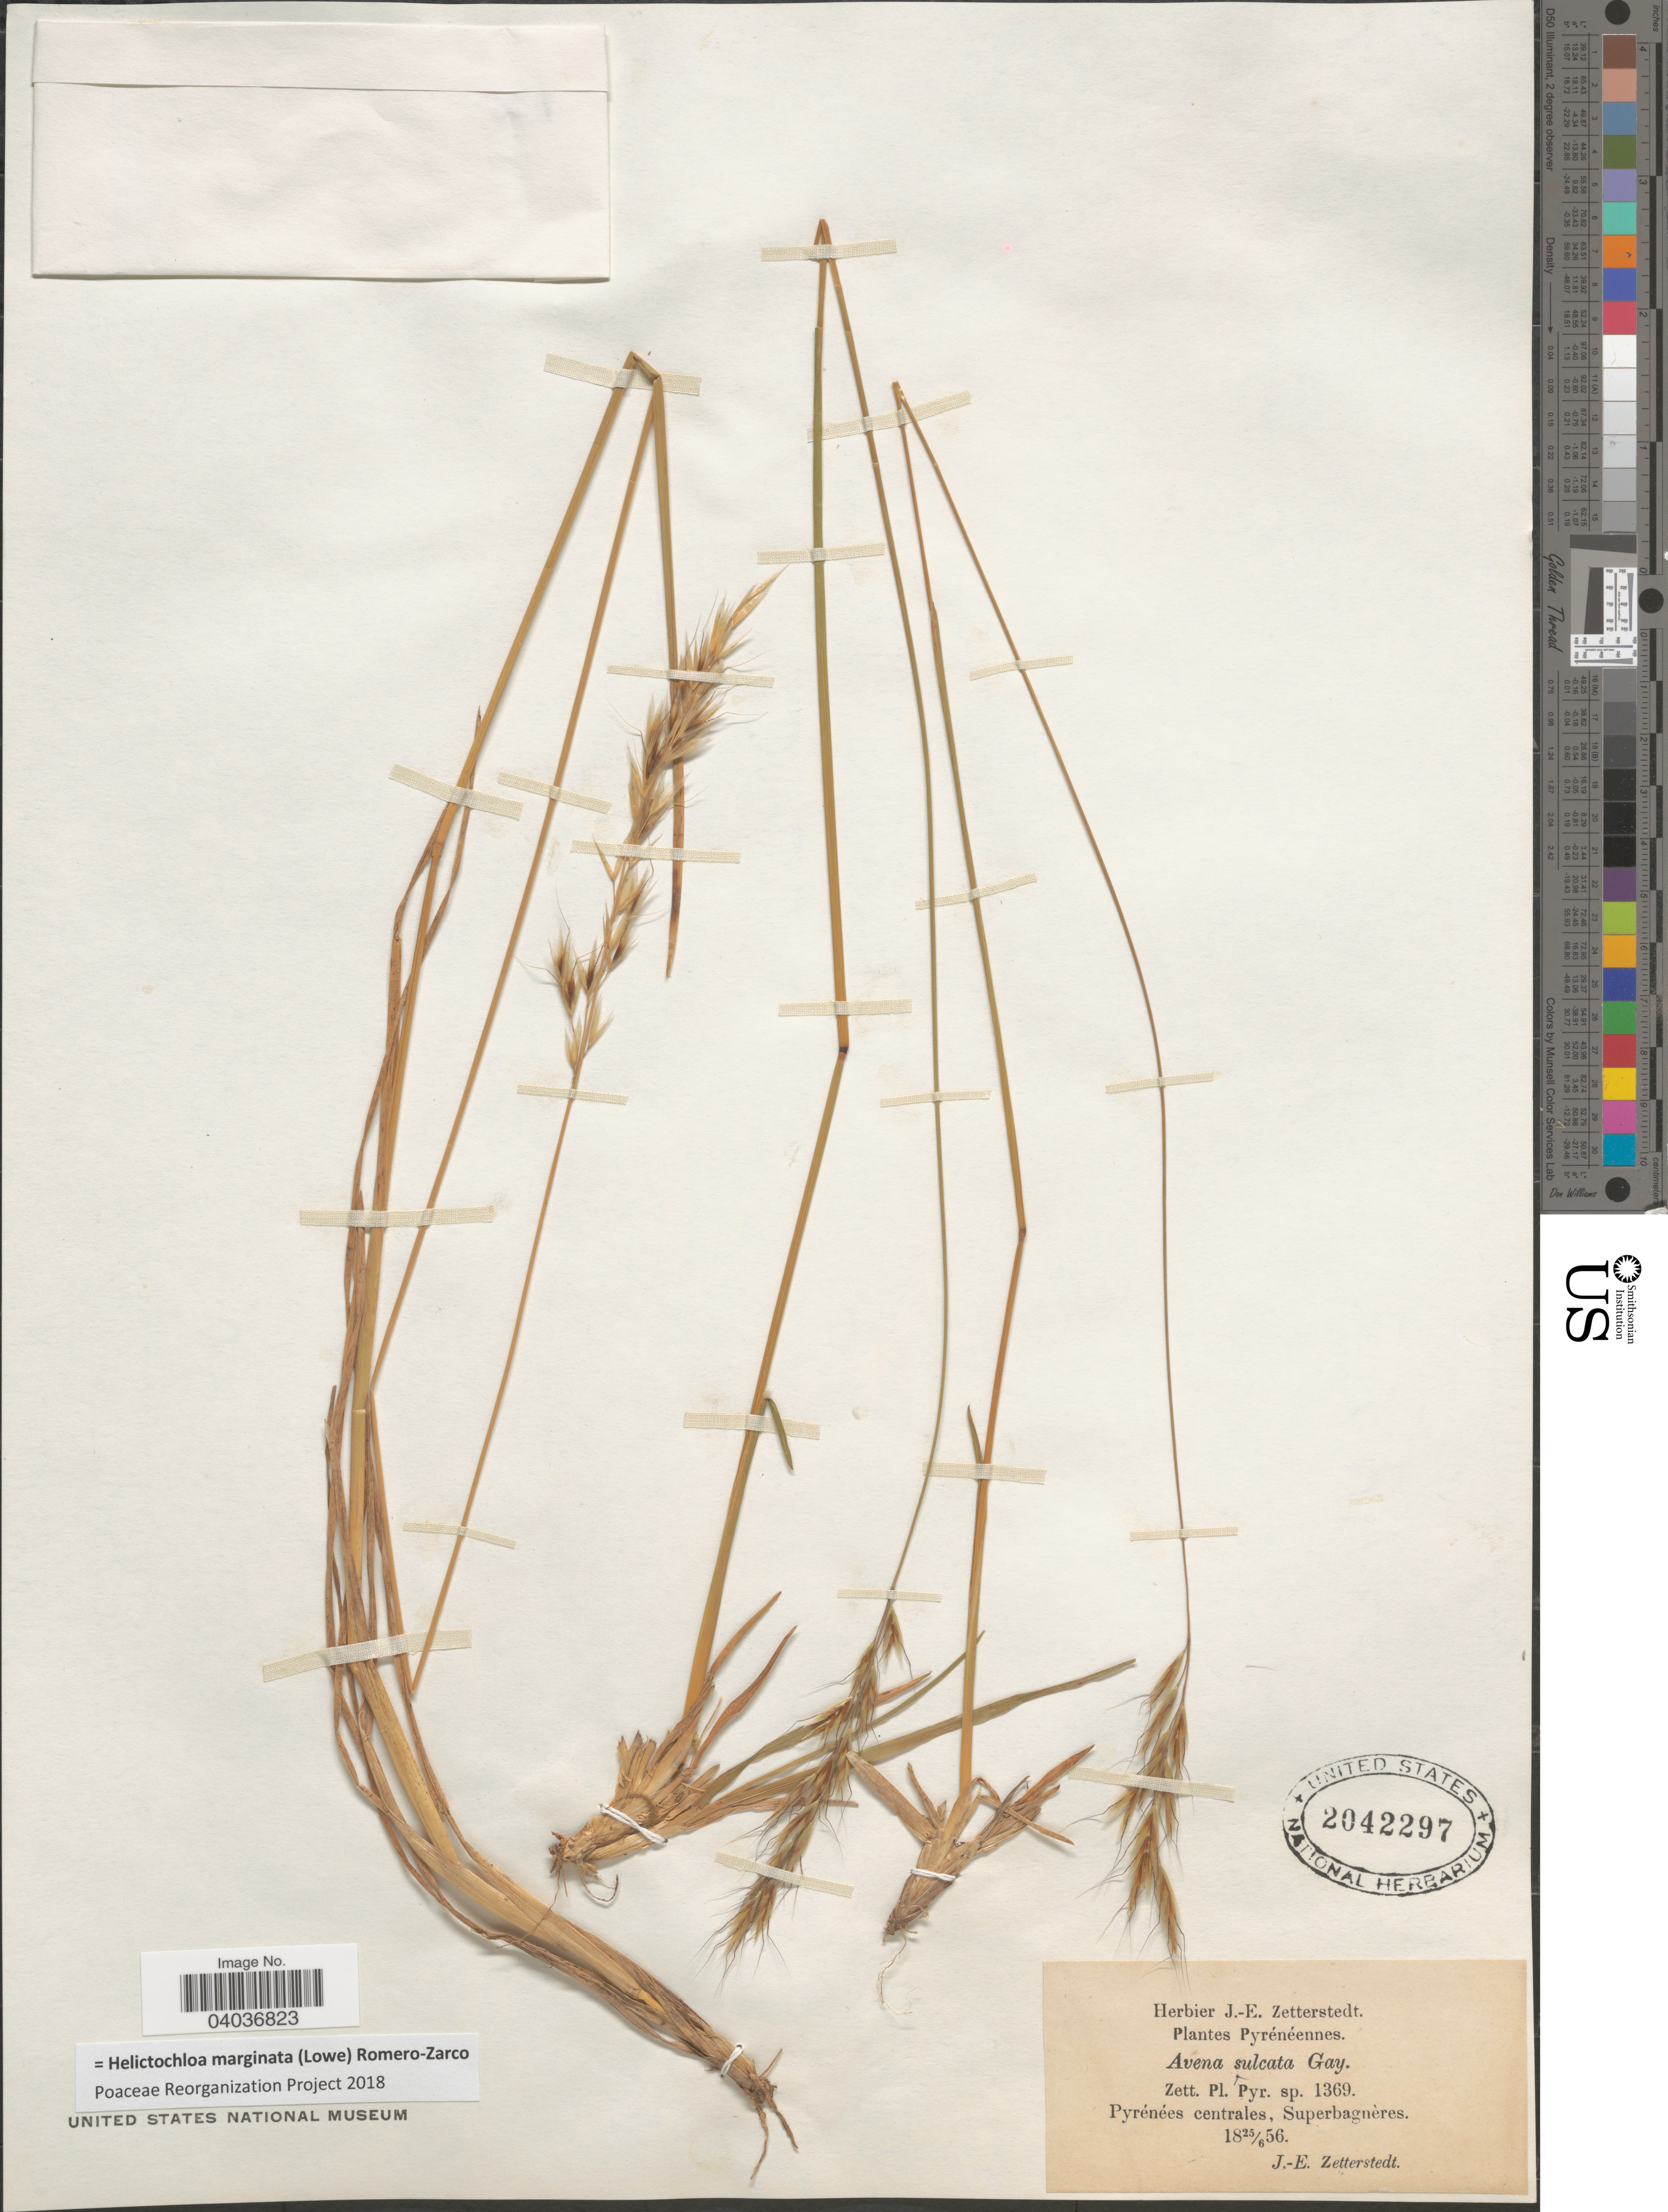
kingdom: Plantae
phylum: Tracheophyta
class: Liliopsida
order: Poales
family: Poaceae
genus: Helictochloa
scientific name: Helictochloa marginata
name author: (Lowe) Romero-Zarco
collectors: J.E. Zetterstedt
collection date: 1856-06-25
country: France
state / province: Occitanie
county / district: Haute-Garonne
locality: Pyrénéennes. Pyrénées centrales, Superbagnères.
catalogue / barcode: US 2042297